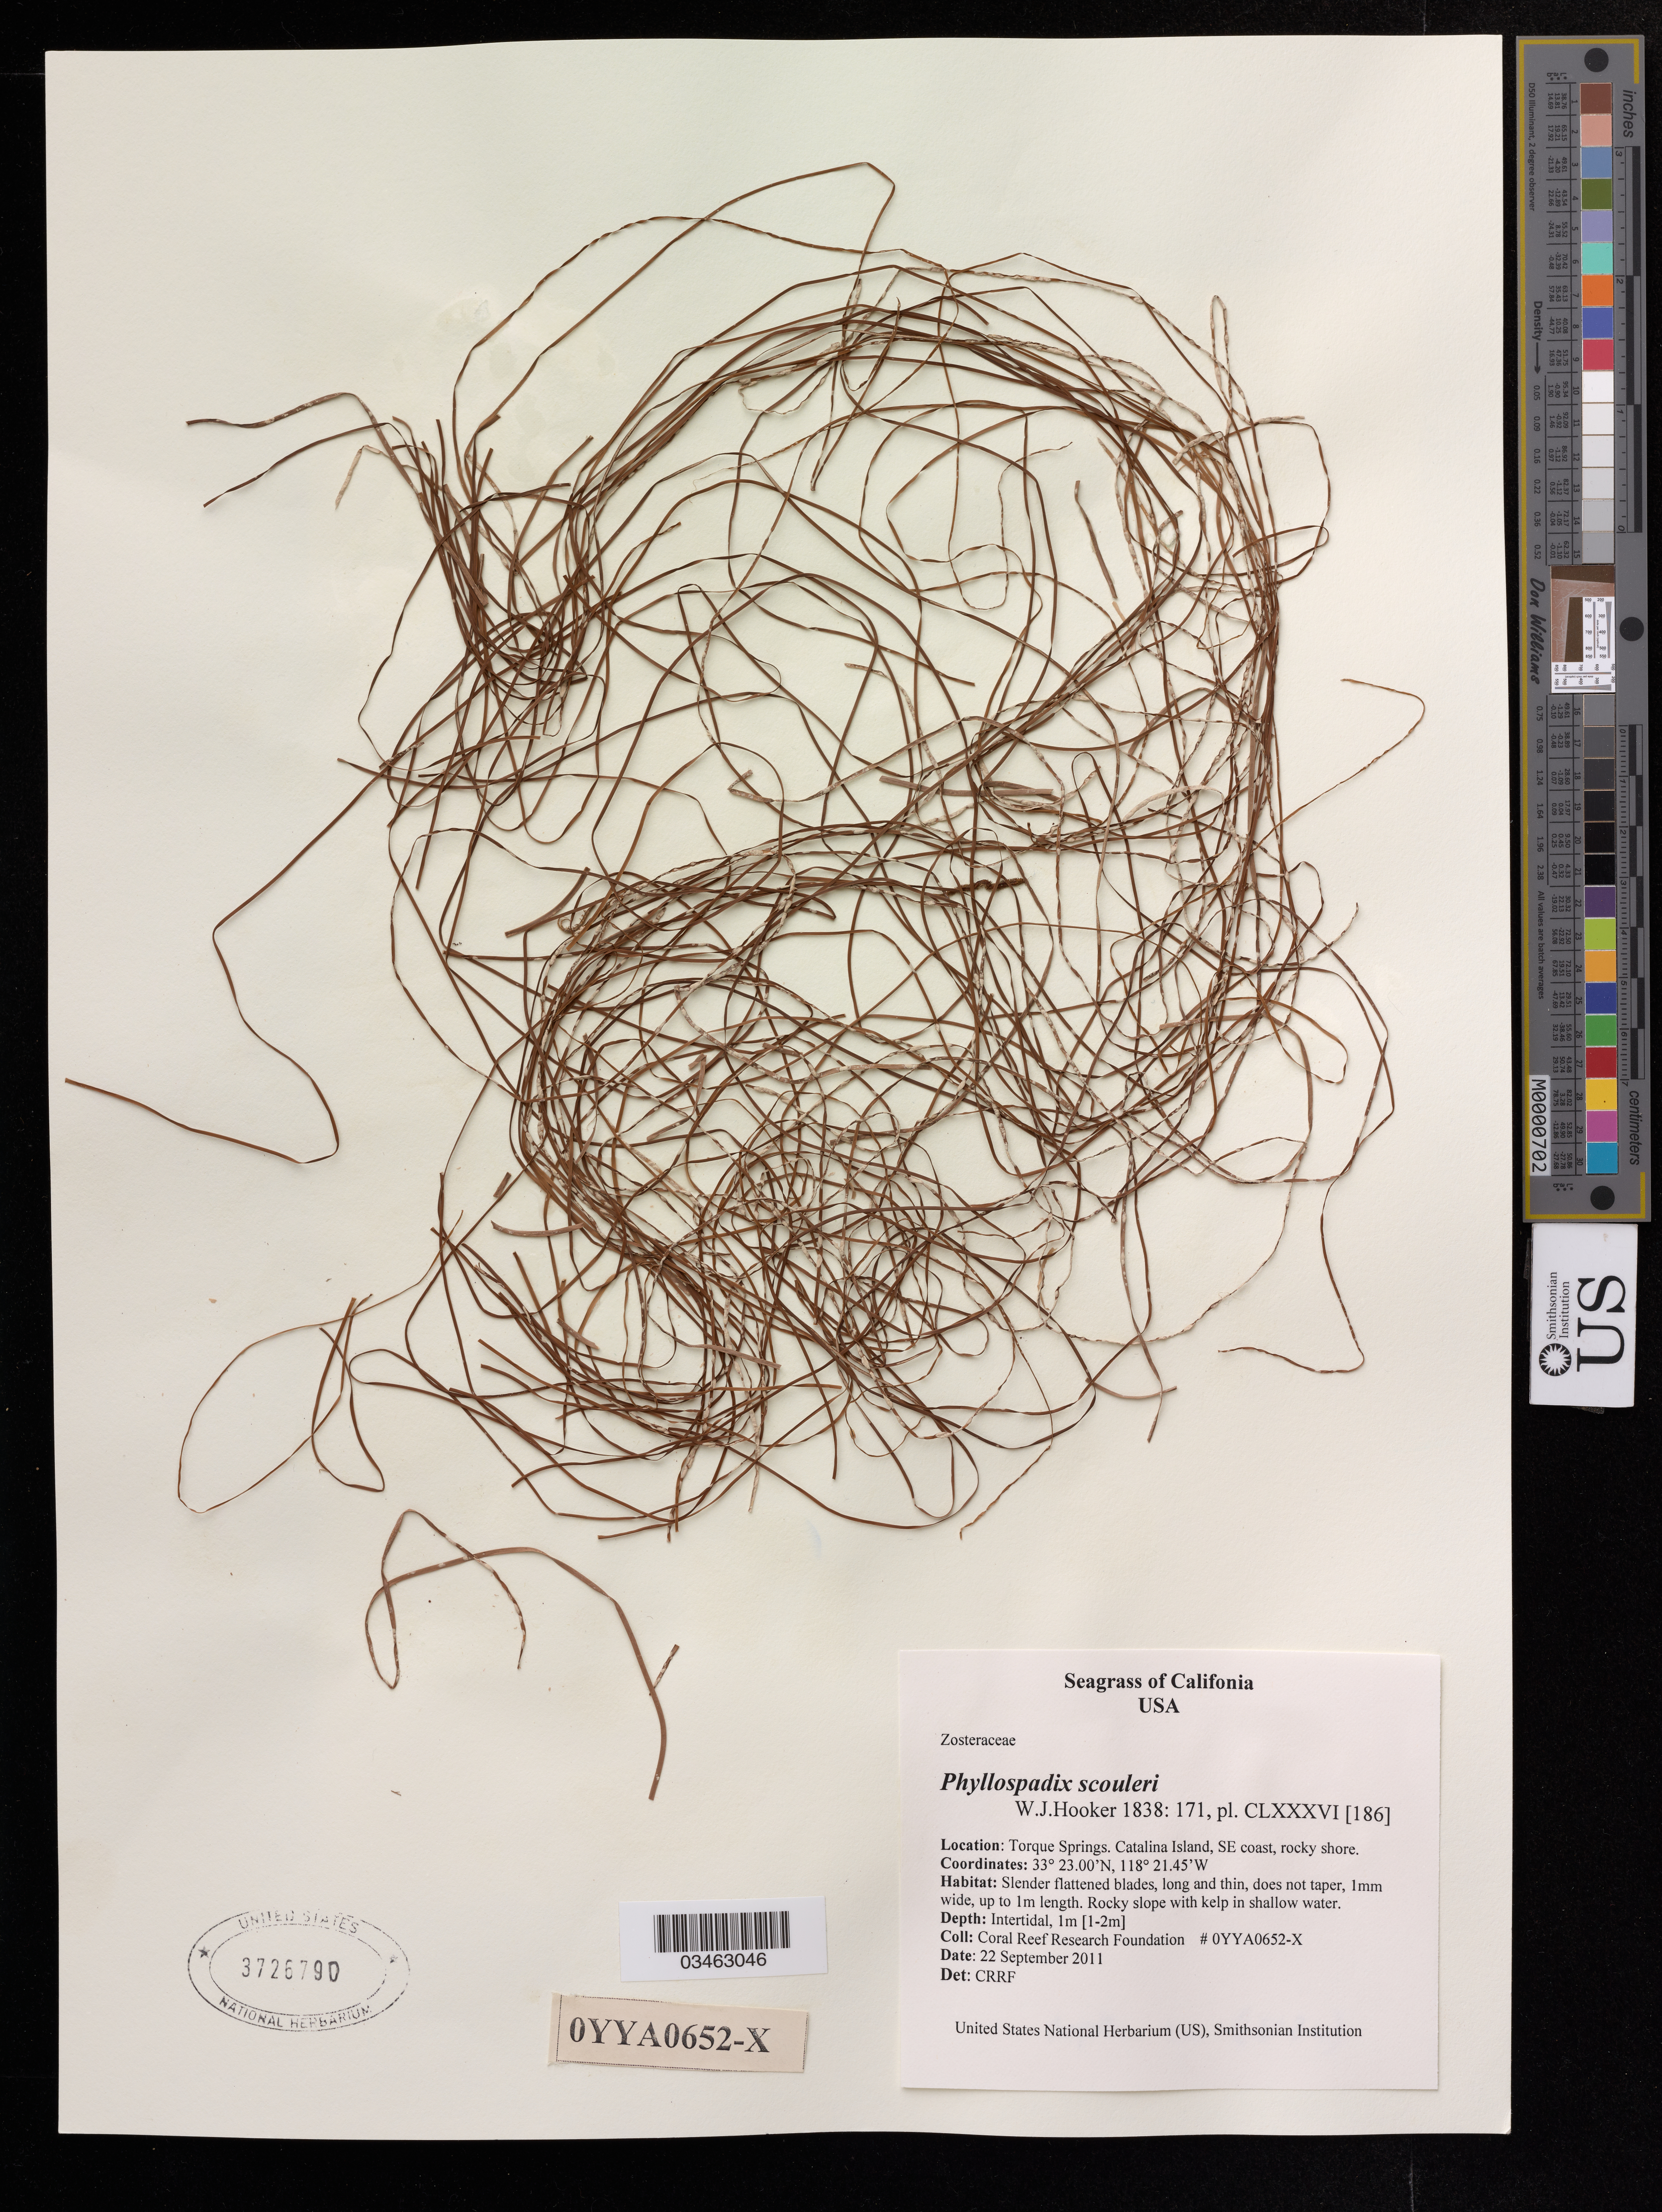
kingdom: Plantae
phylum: Tracheophyta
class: Liliopsida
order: Alismatales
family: Zosteraceae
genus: Phyllospadix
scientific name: Phyllospadix scouleri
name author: Hook.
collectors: Coral Reef Research Foundation (CRRF)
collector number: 0YYA0652-X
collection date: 2011-09-22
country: United States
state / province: California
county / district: Los Angeles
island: Santa Catalina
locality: Catalina Isl, SE coast, rocky shore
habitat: Intertidal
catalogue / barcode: US 3726790